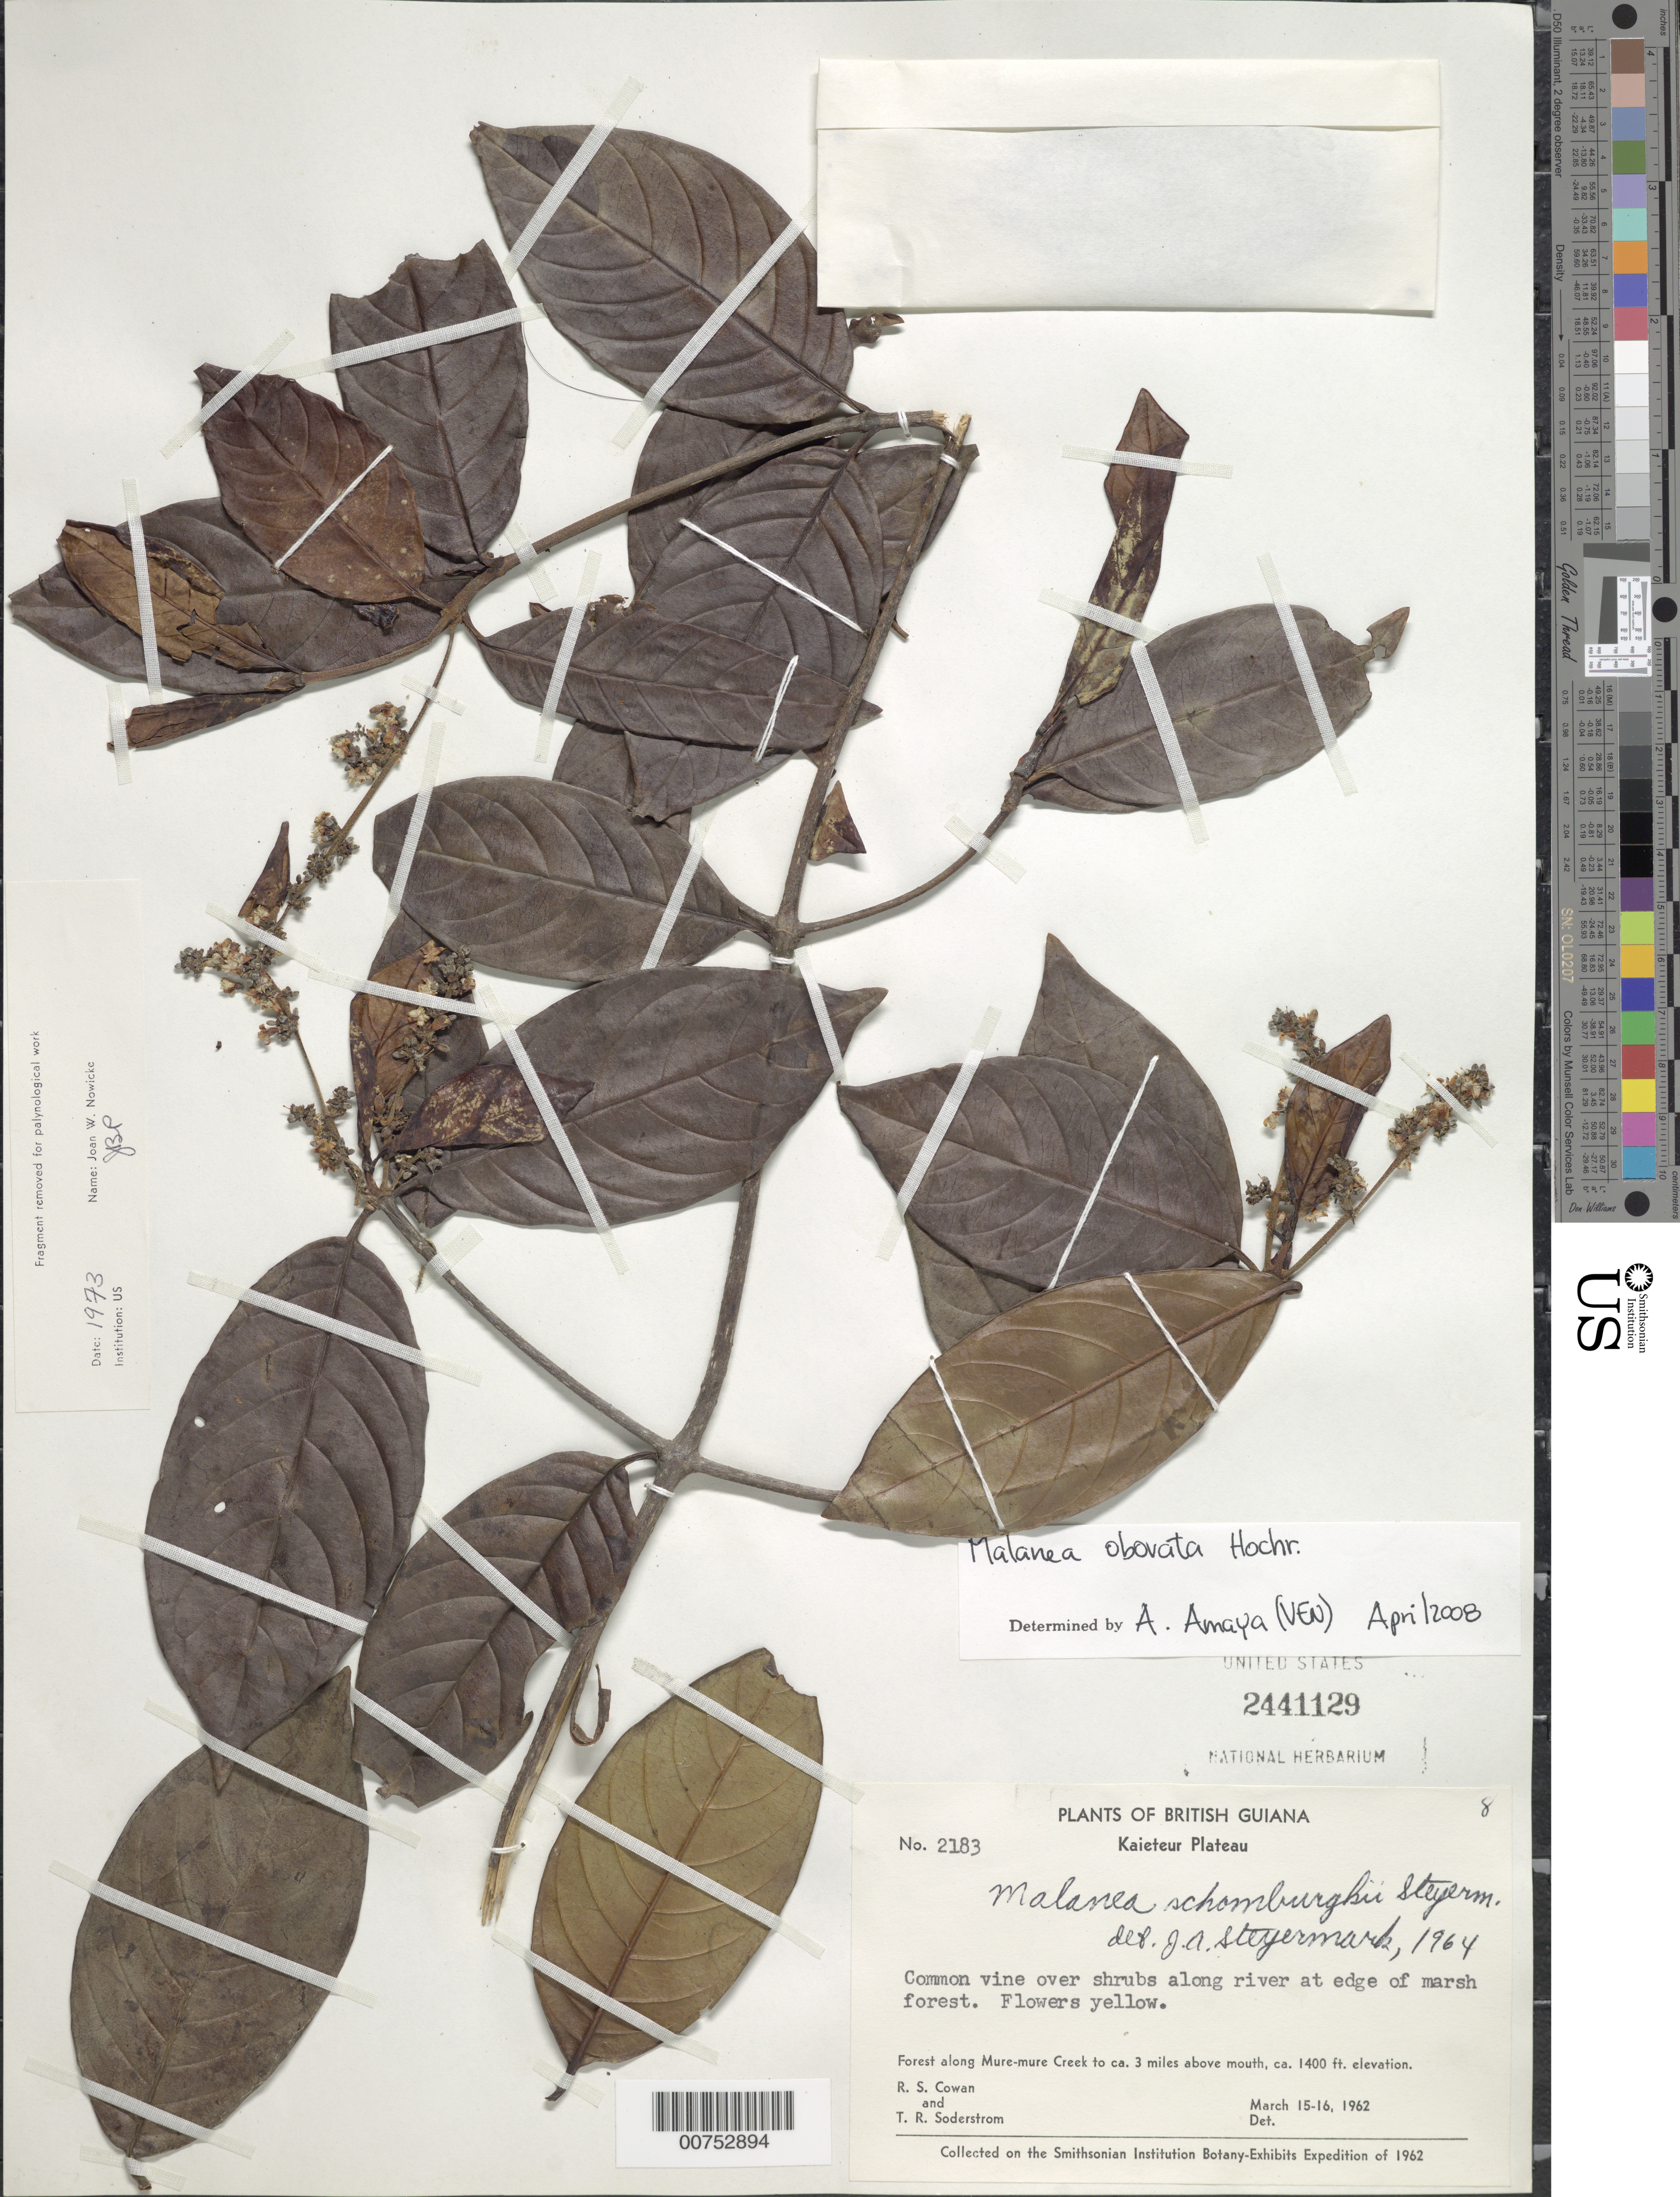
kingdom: Plantae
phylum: Tracheophyta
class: Magnoliopsida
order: Gentianales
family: Rubiaceae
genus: Malanea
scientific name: Malanea obovata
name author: Hochr.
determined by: Amaya, A.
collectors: R. S. Cowan & T. R. Soderstrom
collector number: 2183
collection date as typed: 15-Mar-62 to 16-Mar-62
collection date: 1962-03-15/1962-03-16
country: Guyana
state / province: Potaro-Siparuni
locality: Kaieteur Plateau, Mure-mure Creek to ca. 3 mi. above mouth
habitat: Edge of marsh forest; over shrubs along river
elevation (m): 427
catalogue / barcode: US 2441129